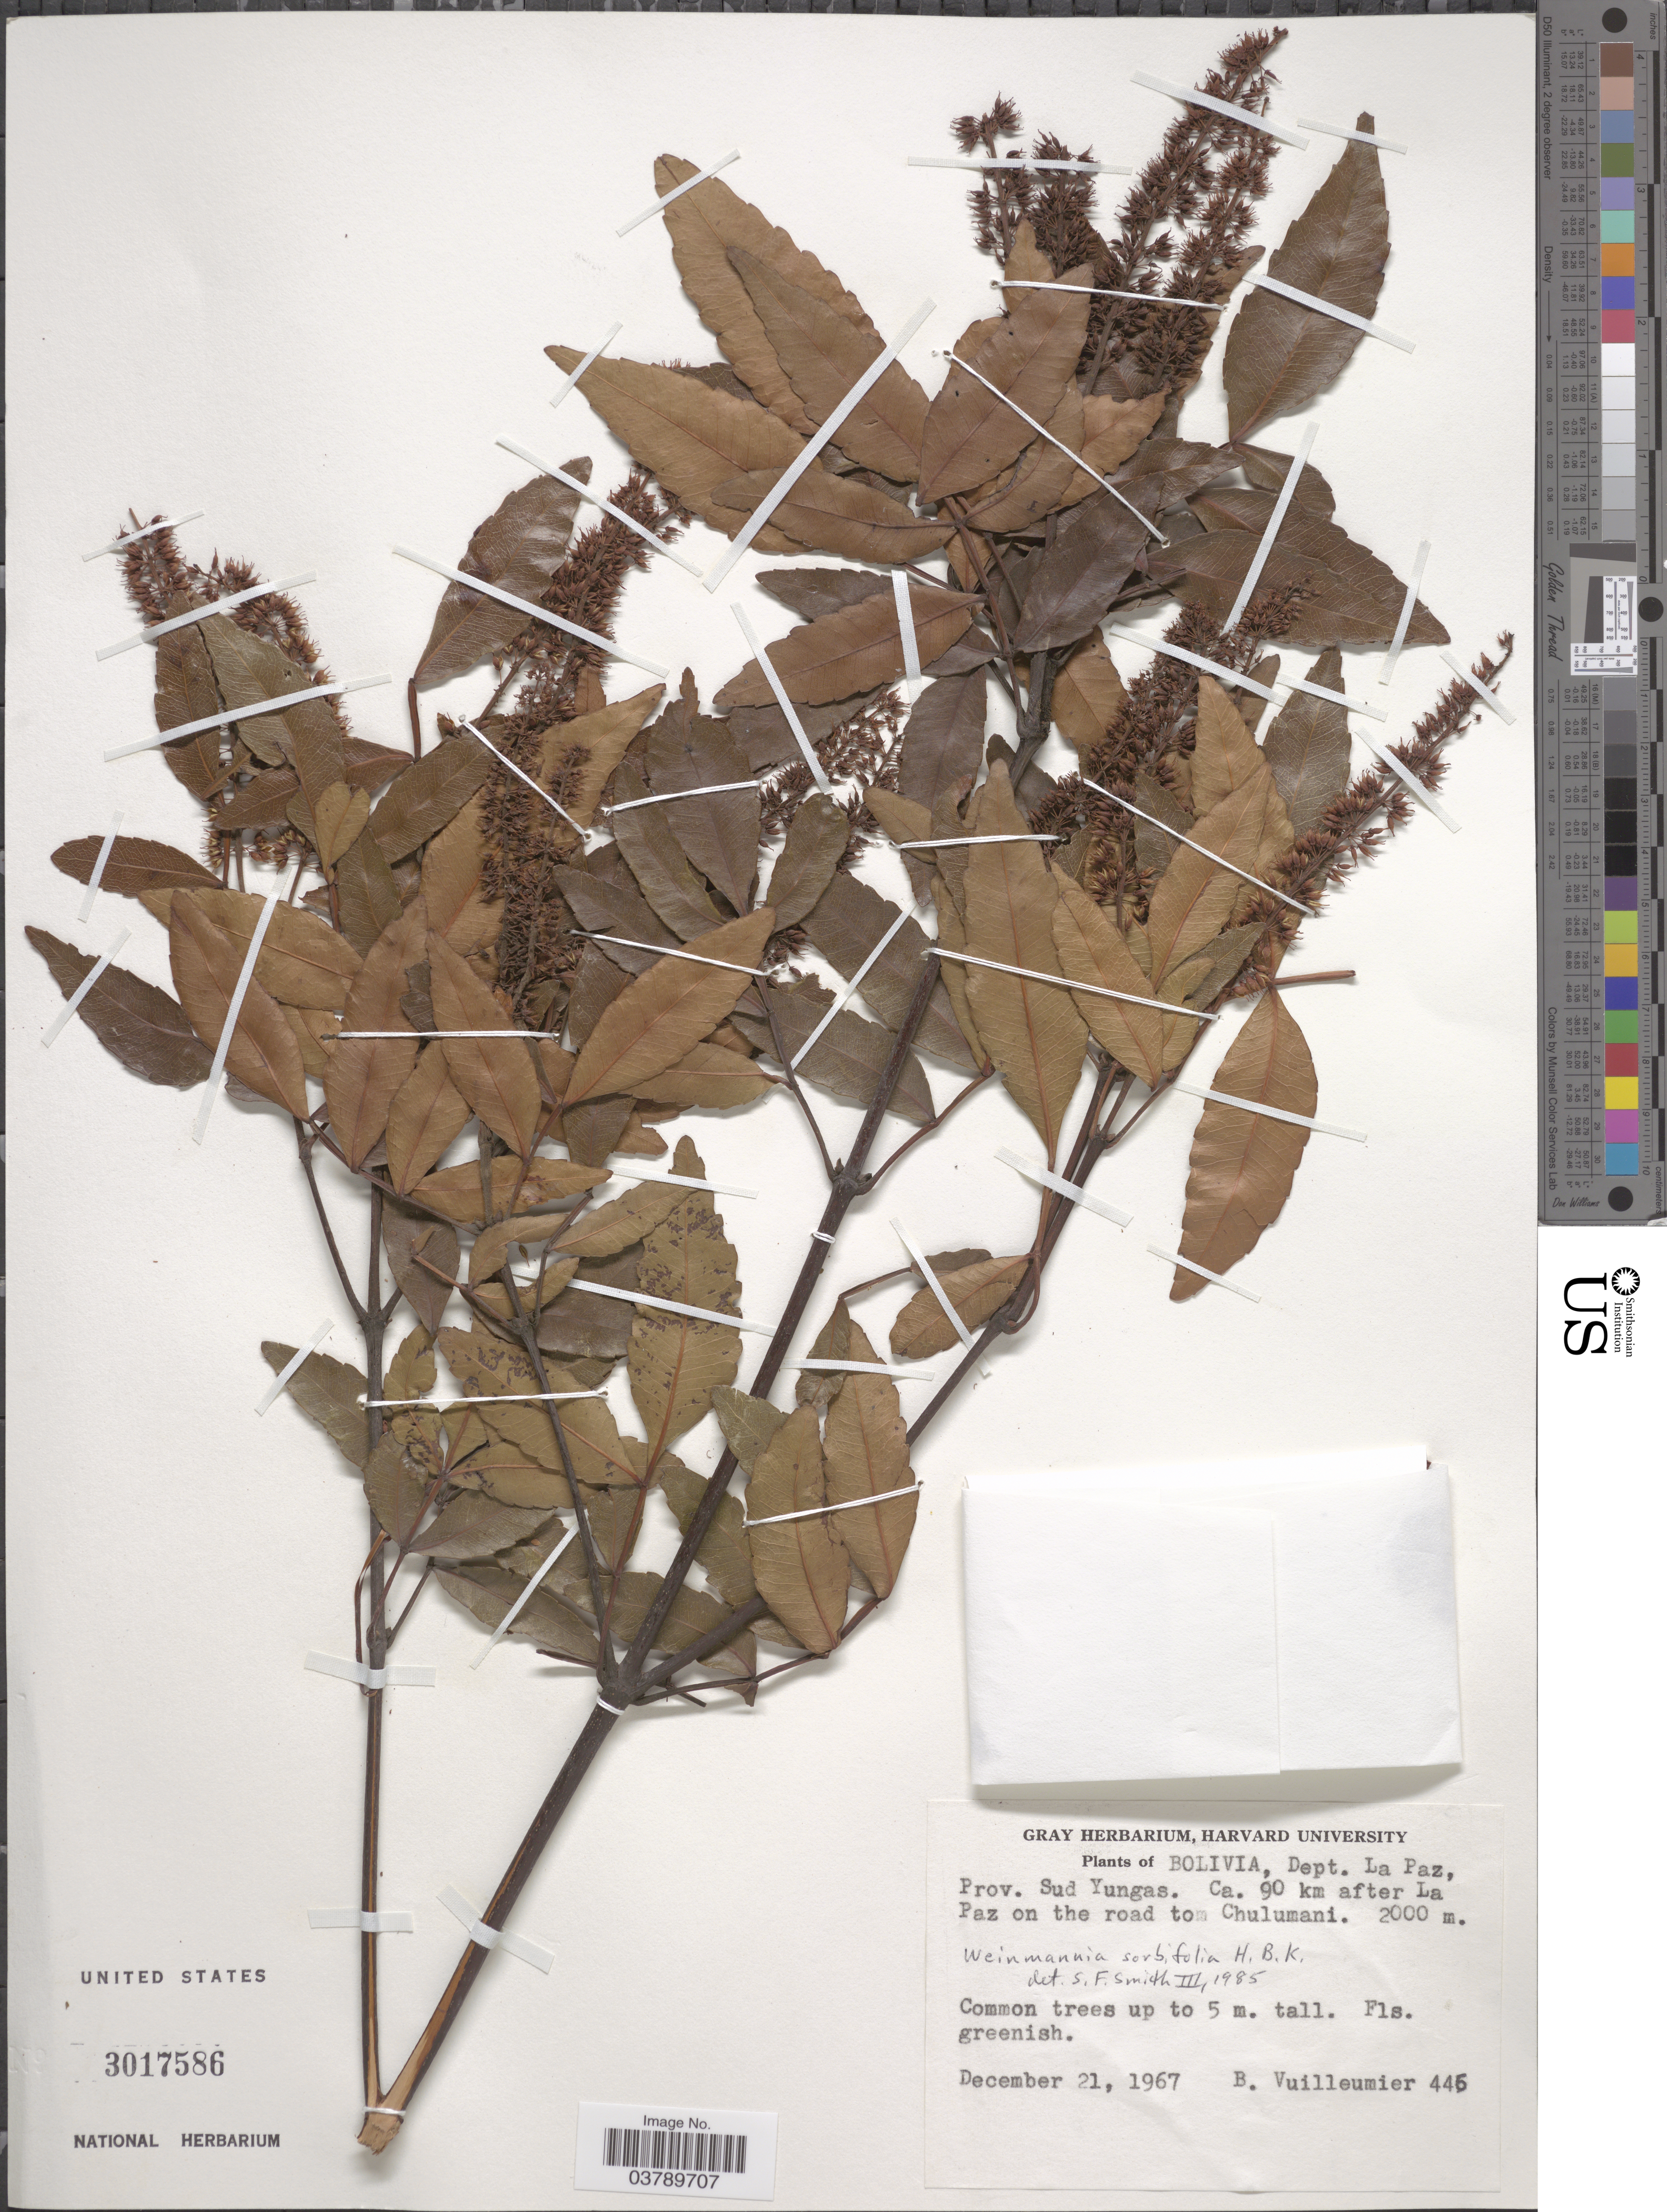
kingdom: Plantae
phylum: Tracheophyta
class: Magnoliopsida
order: Oxalidales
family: Cunoniaceae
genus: Weinmannia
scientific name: Weinmannia sorbifolia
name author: Kunth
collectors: B. Vuilleumier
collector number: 446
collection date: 1967-12-21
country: Bolivia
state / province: La Paz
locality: Dept. La Paz, Prov. Sud Yungas. Ca. 90 km after La Paz on the road to Chulumani.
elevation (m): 2000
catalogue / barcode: US 3017586